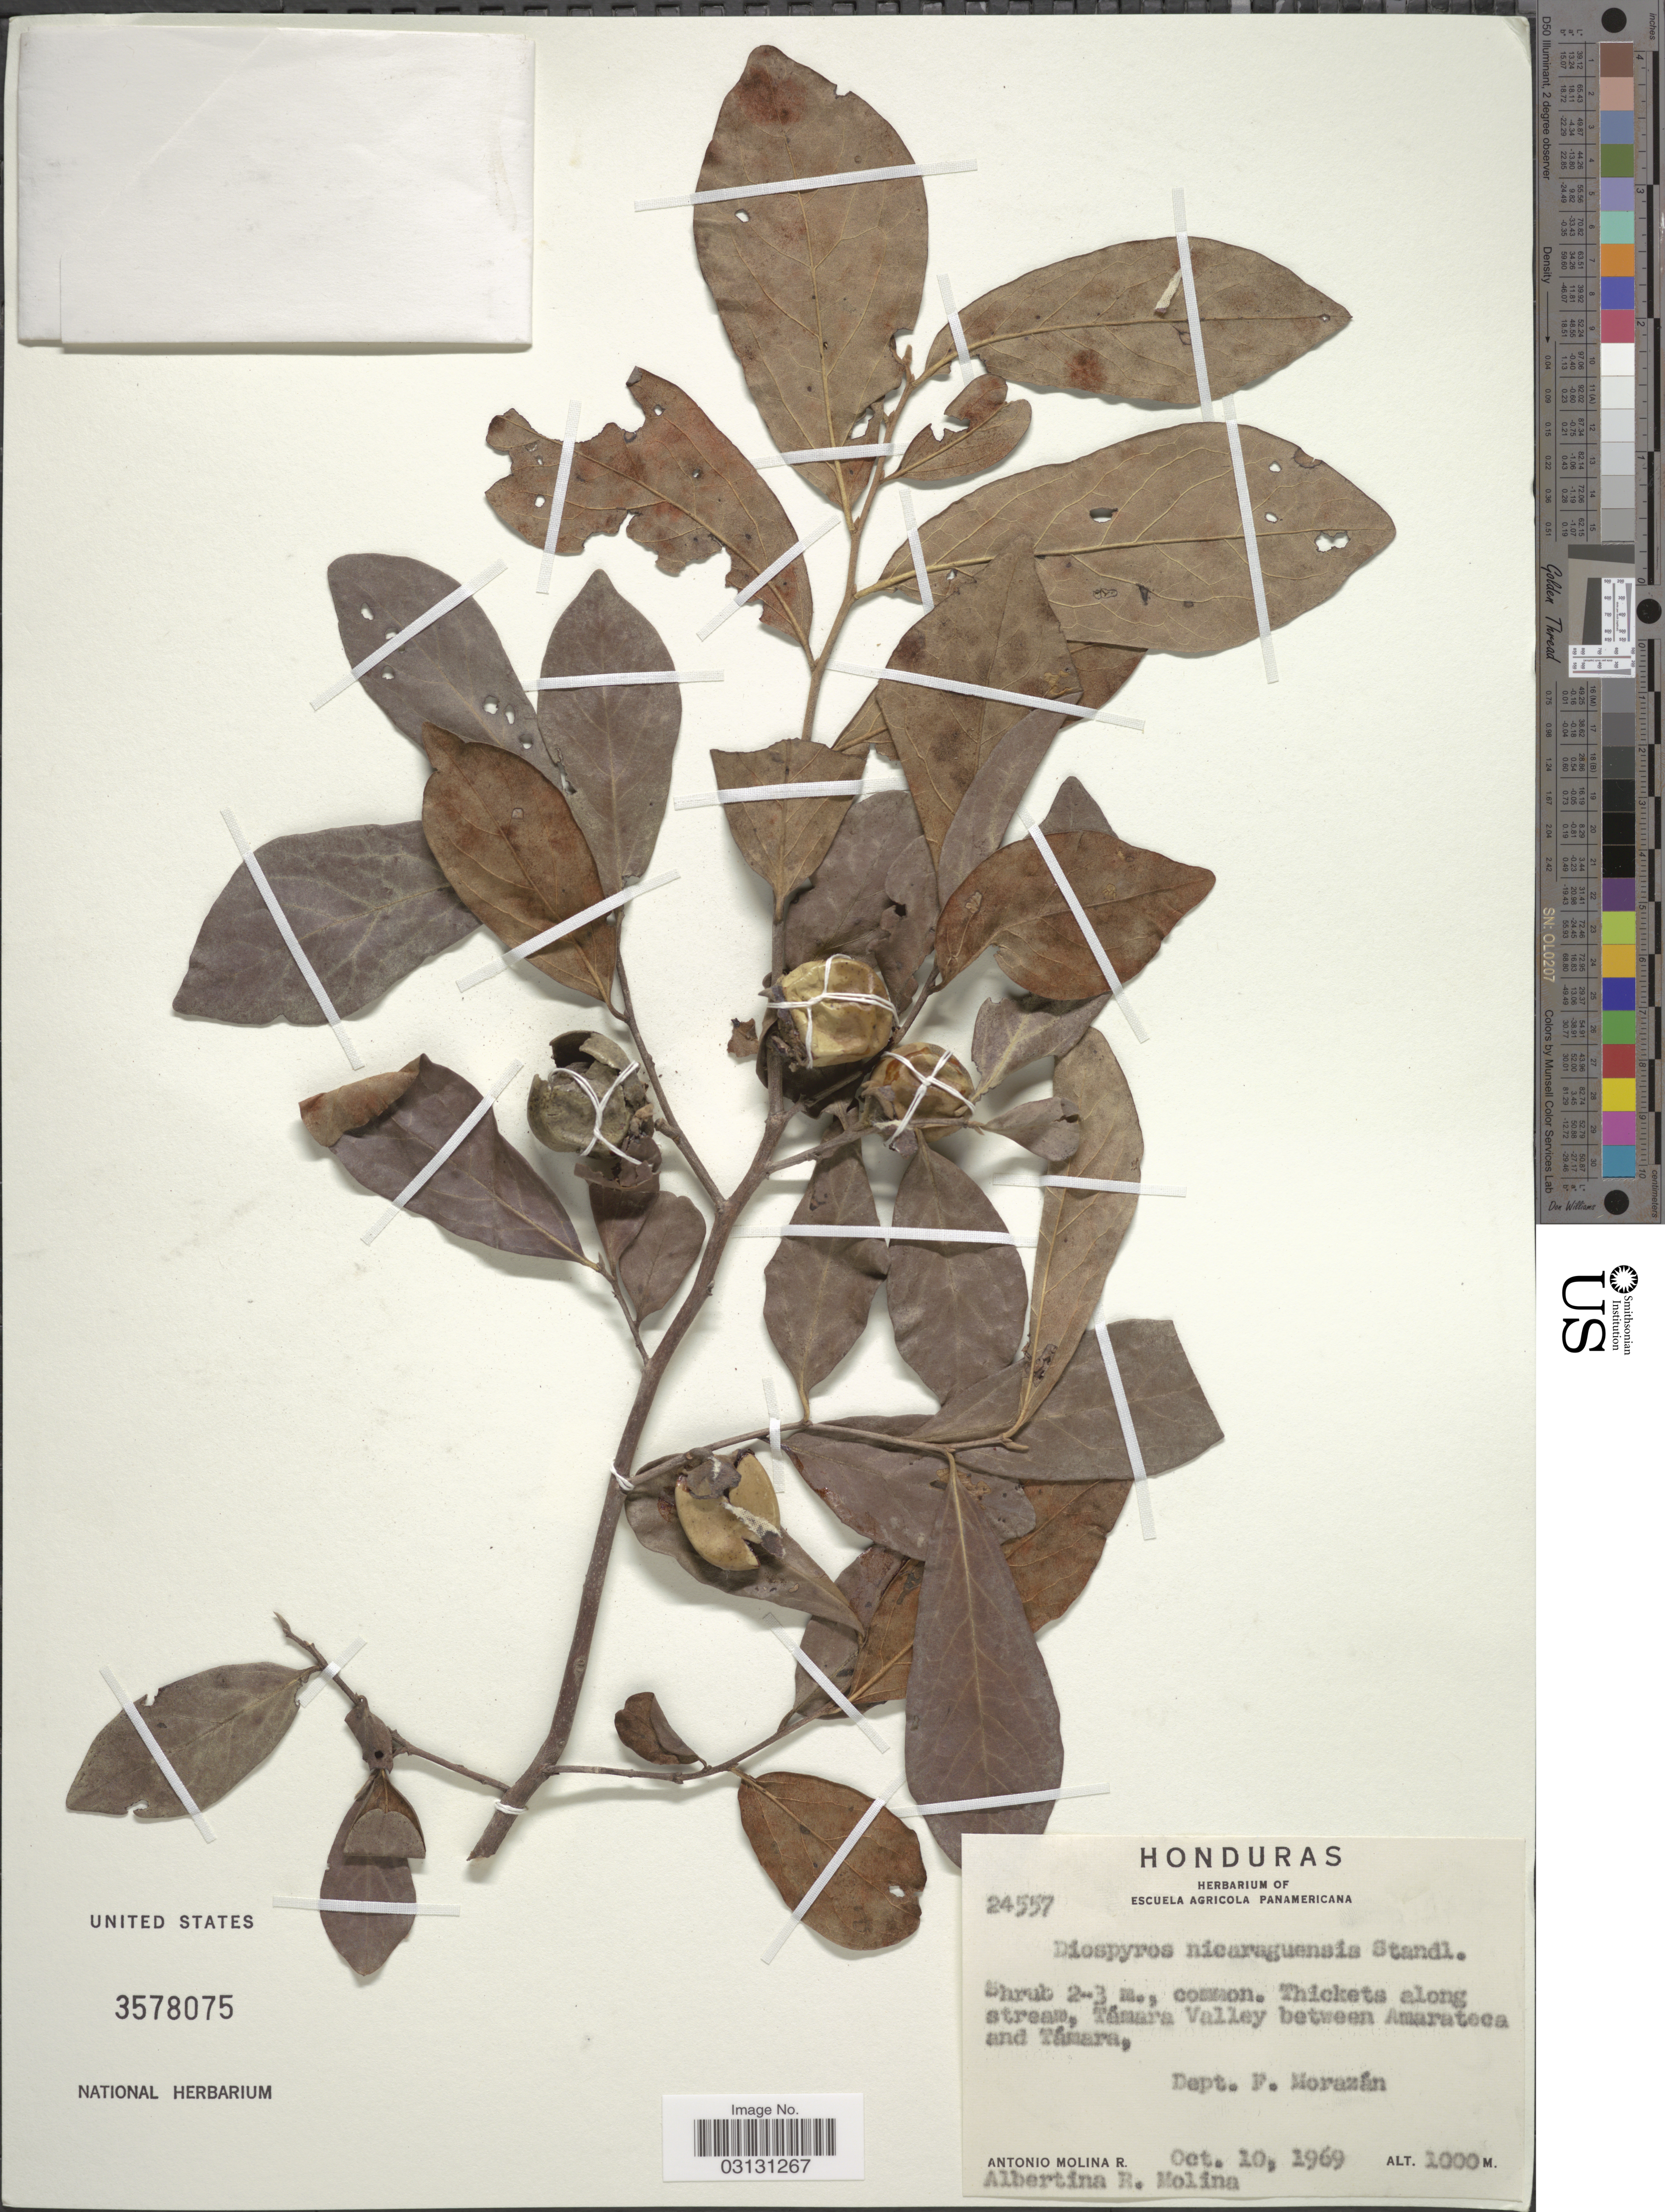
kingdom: Plantae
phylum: Tracheophyta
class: Magnoliopsida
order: Ericales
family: Ebenaceae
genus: Diospyros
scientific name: Diospyros nicaraguensis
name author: (Standl.) Standl.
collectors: A. Molina R. & A. R. Molina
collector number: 24557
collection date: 1969-10-10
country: Honduras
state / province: Fco. Morazán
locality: Támara Valley between Amarateca and Támara, Dept. F. Morazán.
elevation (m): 1000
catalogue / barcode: US 3578075